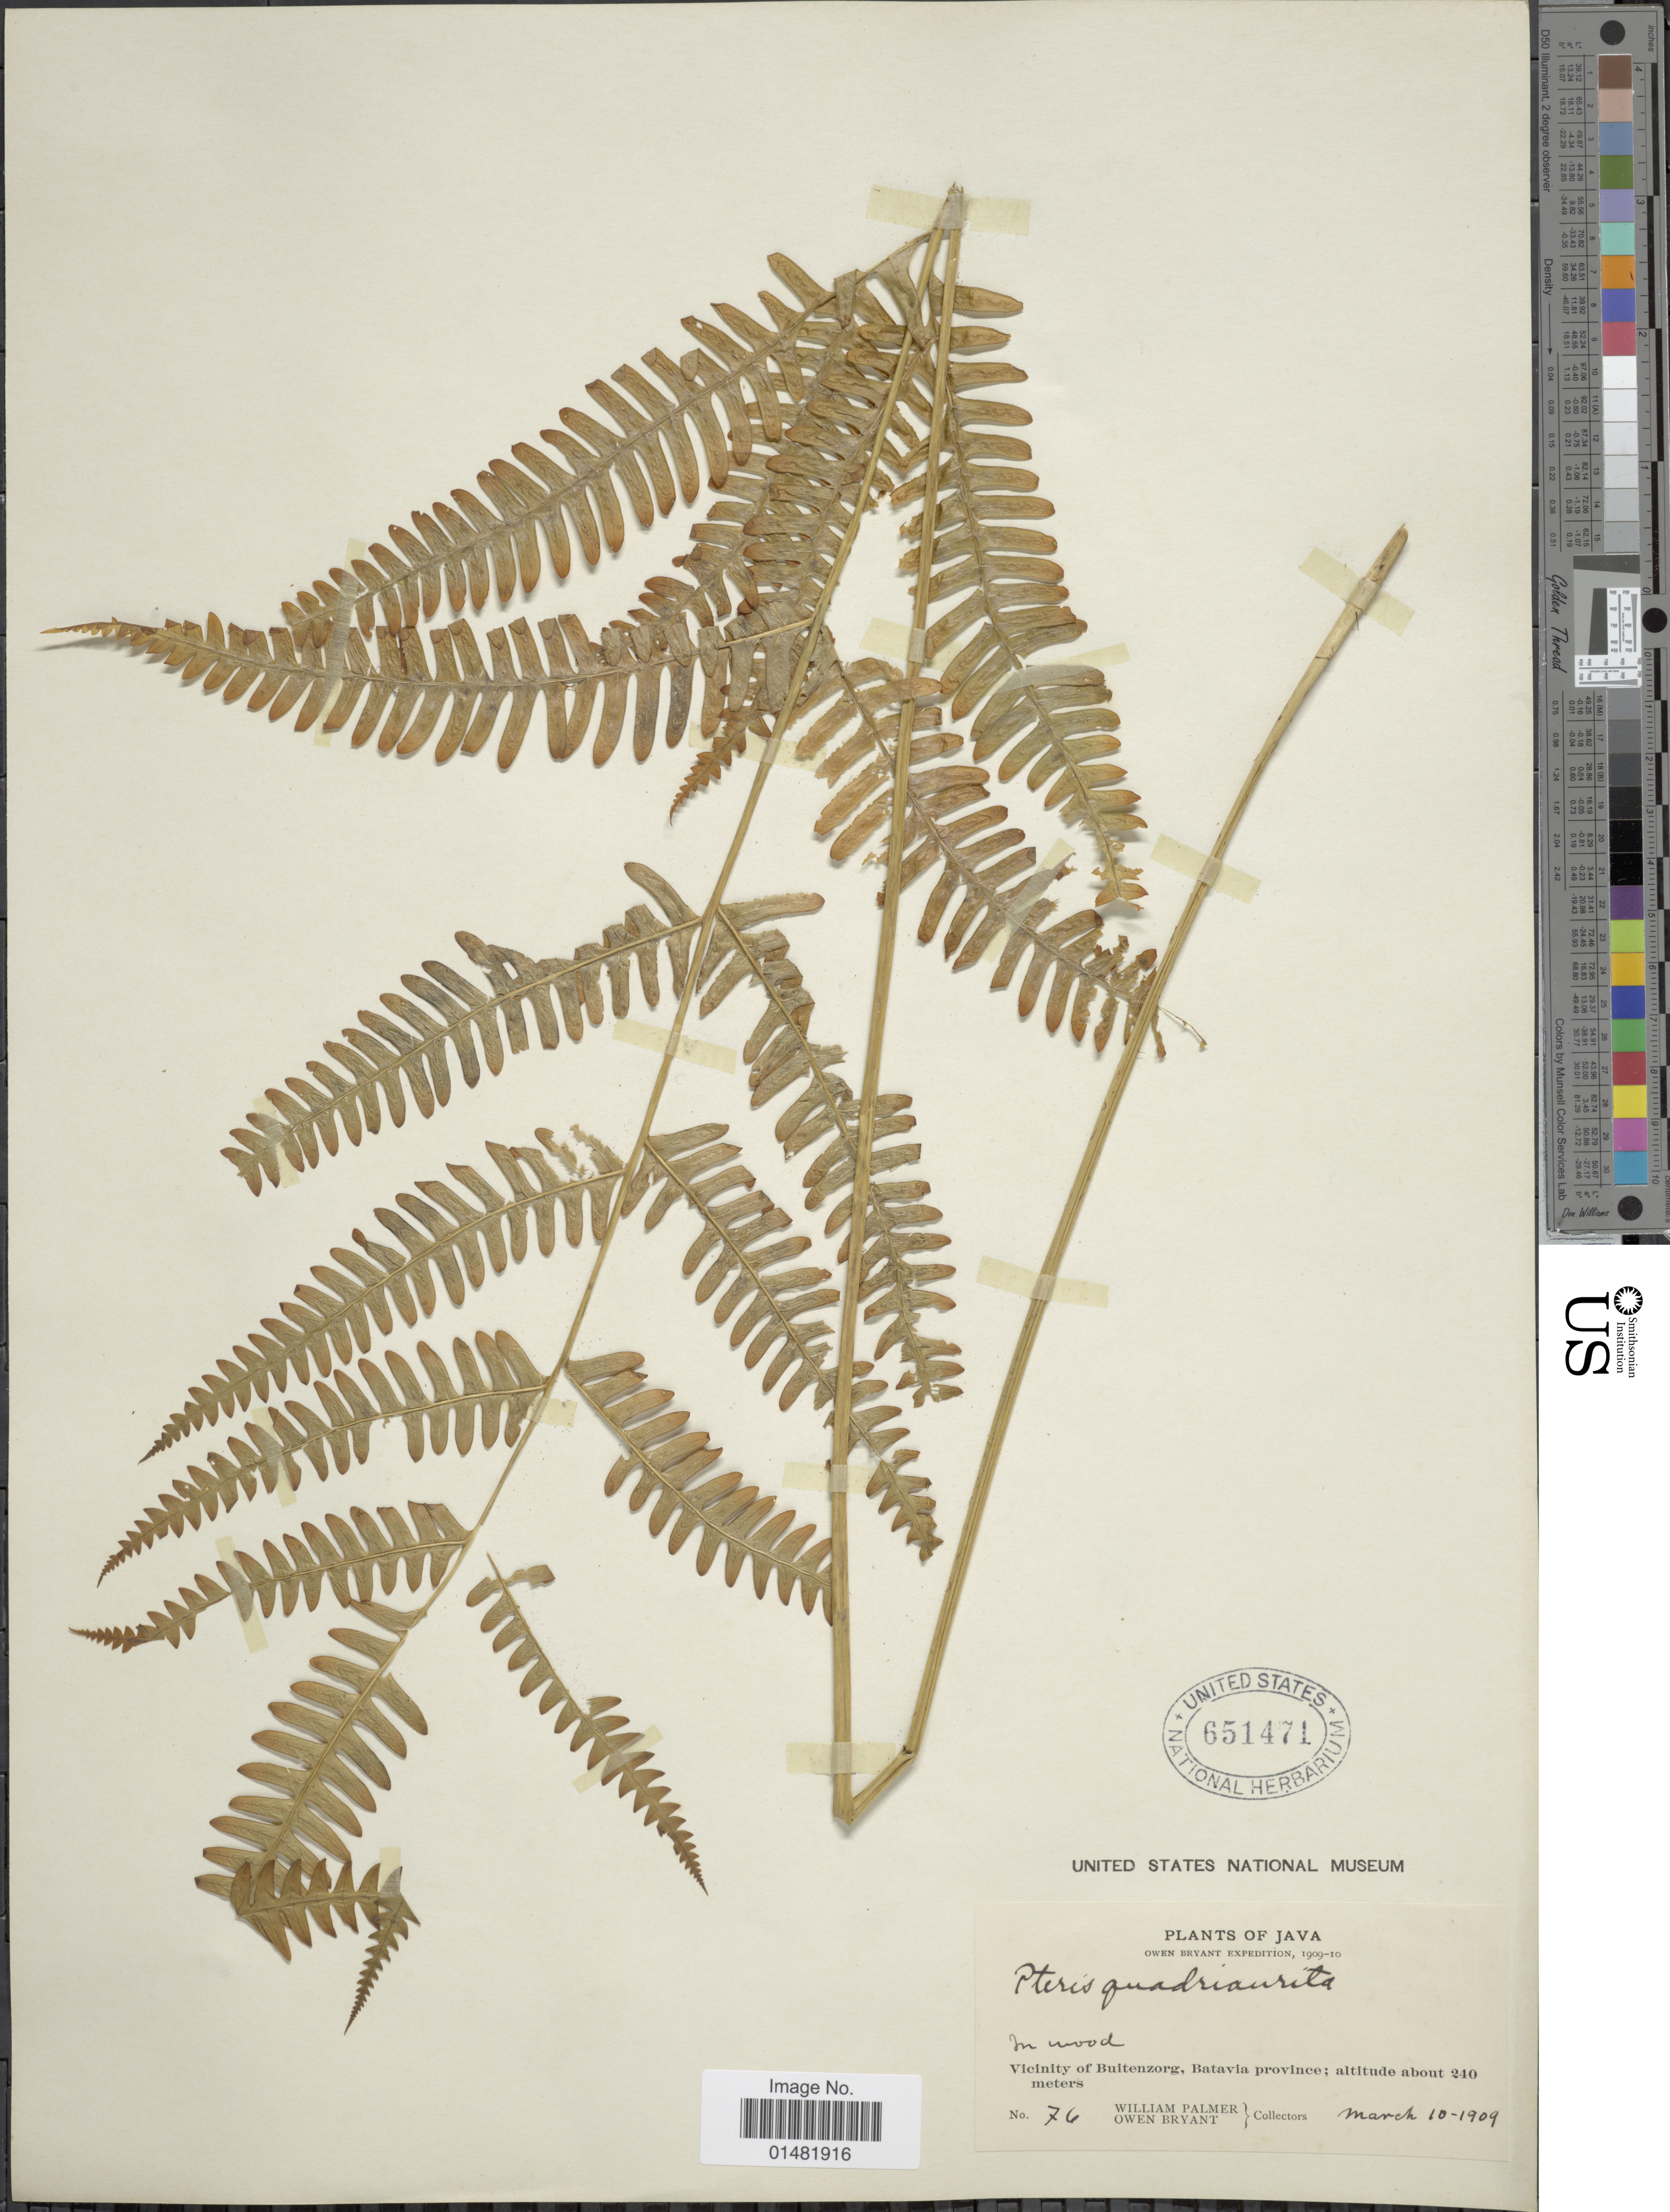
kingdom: Plantae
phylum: Tracheophyta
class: Polypodiopsida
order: Polypodiales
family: Pteridaceae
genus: Pteris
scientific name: Pteris quadriaurita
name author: Retz.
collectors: W. Palmer & O. Bryant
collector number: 76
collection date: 1909-03-10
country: Indonesia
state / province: Java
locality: Vicinity of Buitenzorg, Batavia province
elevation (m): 240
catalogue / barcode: US 651471